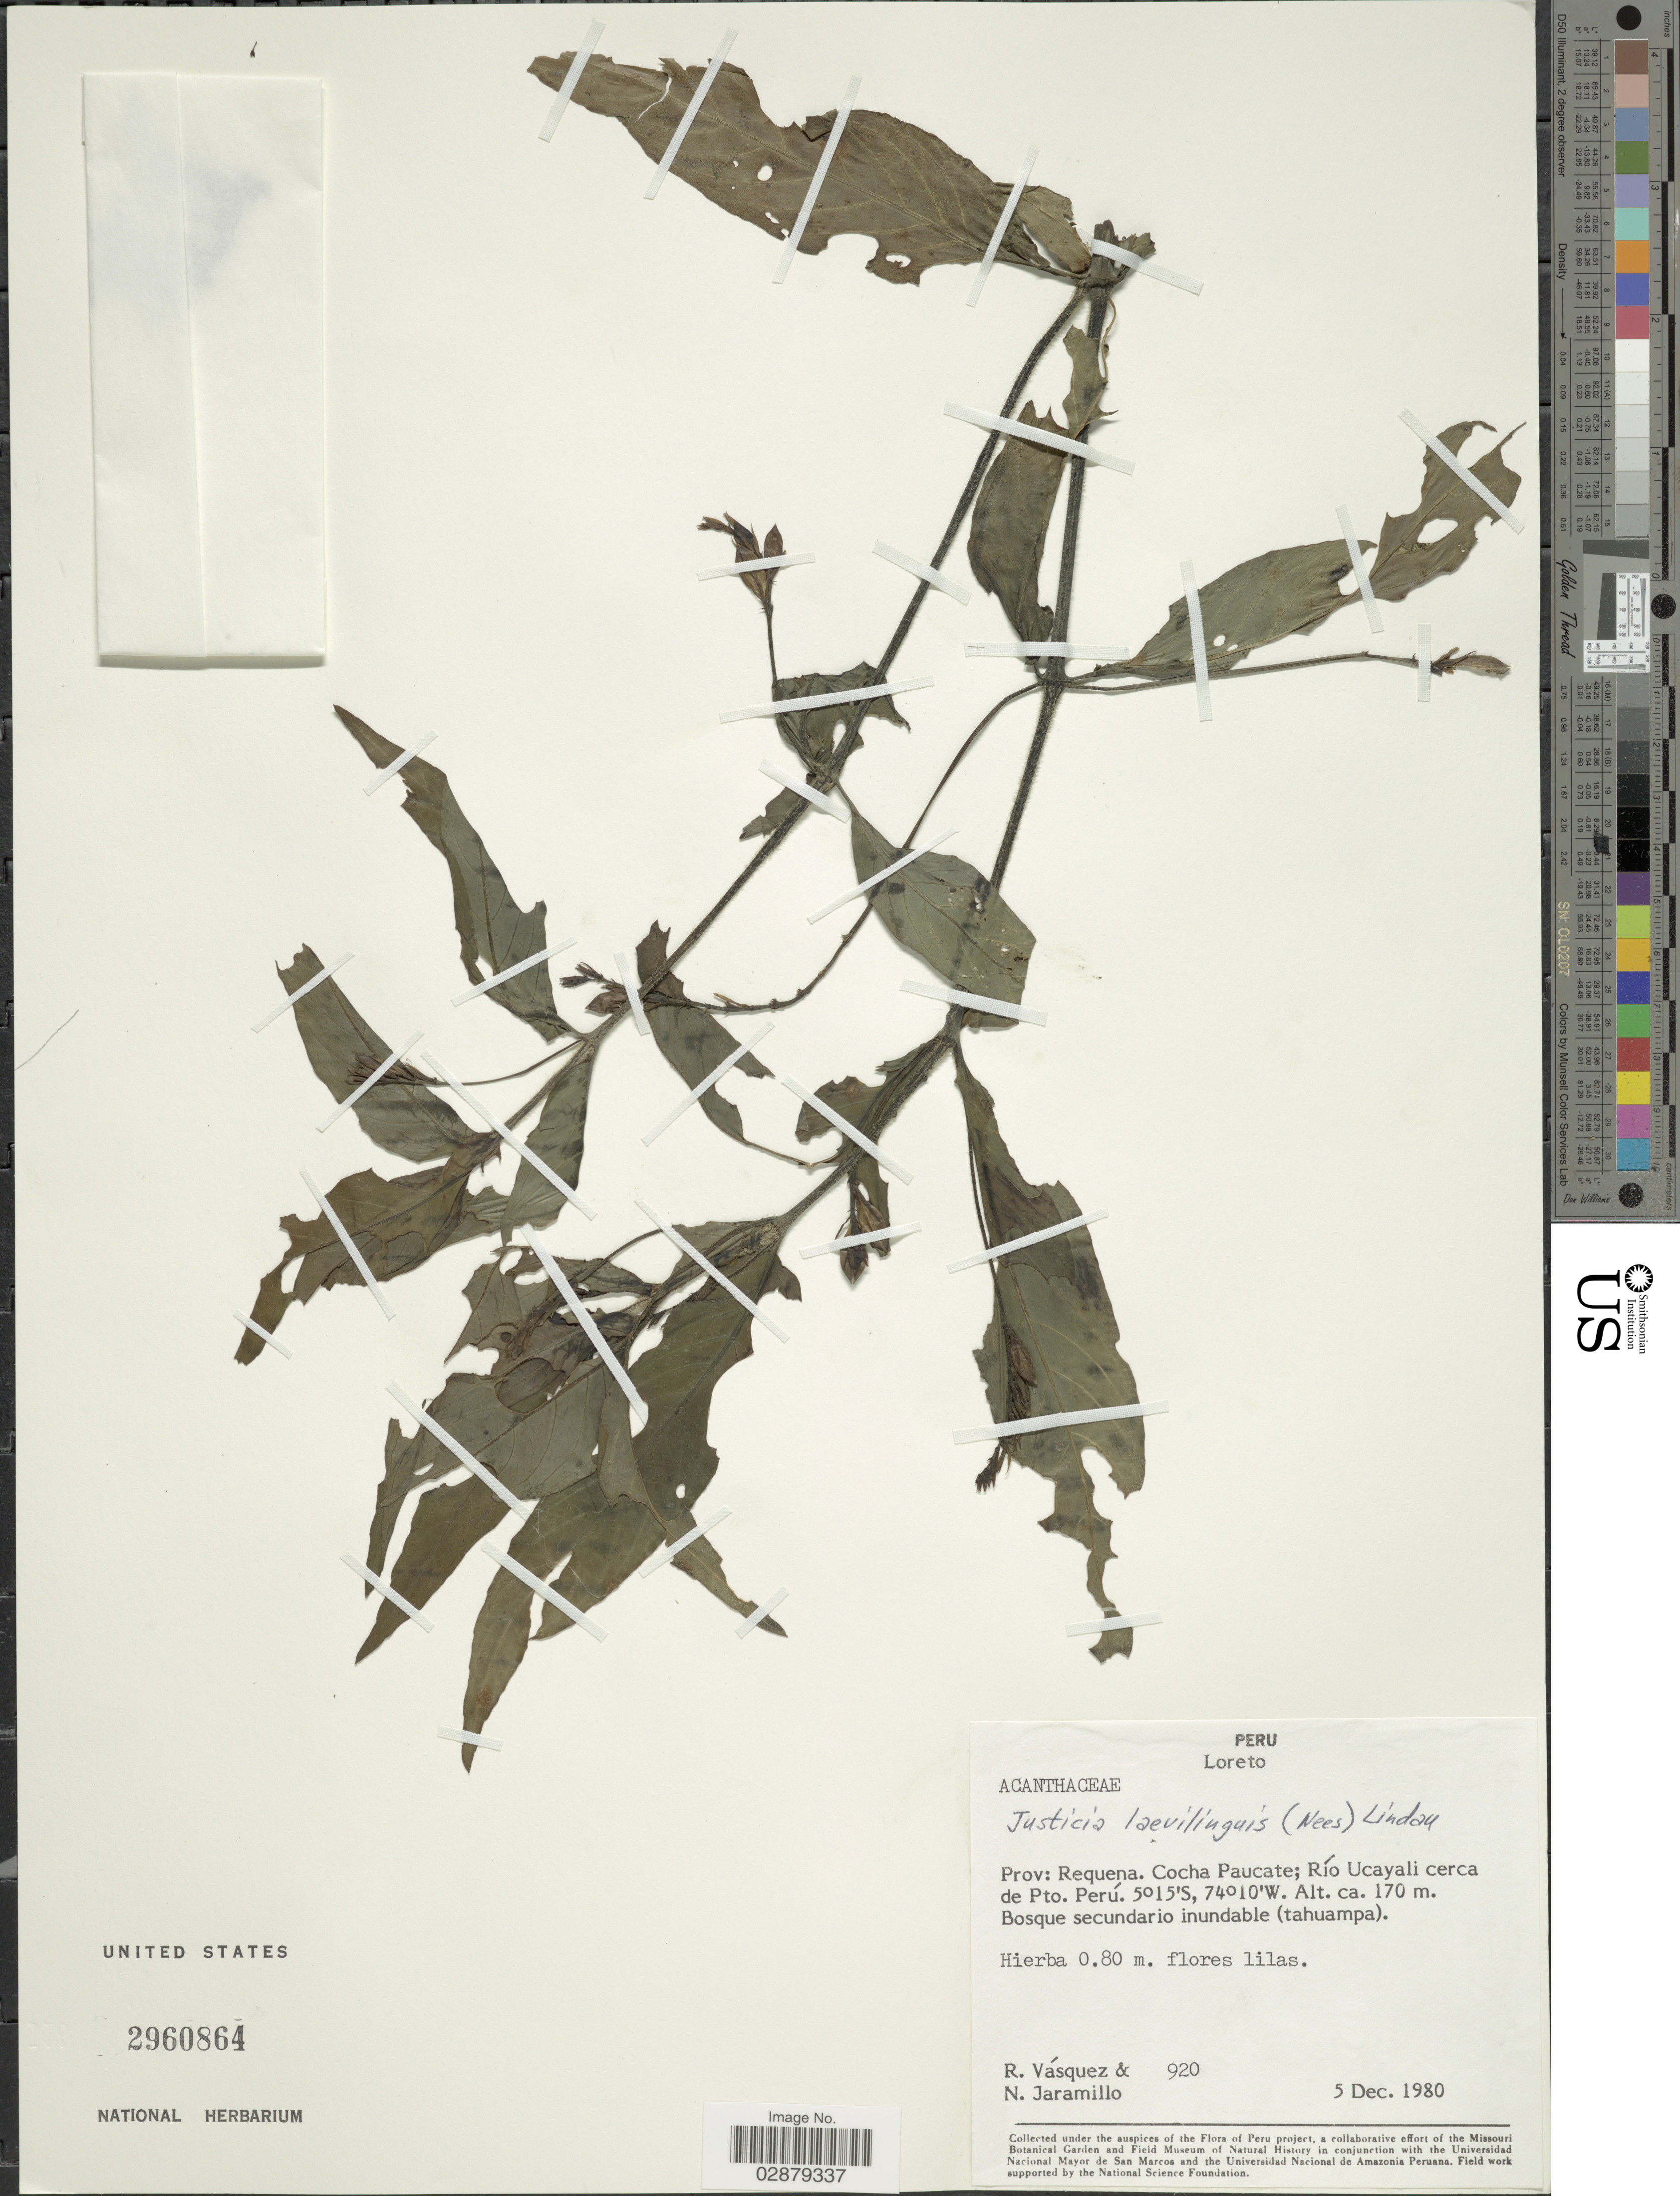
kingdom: Plantae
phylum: Tracheophyta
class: Magnoliopsida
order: Lamiales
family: Acanthaceae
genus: Justicia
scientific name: Justicia laevilinguis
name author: (Nees) Lindau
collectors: R. Vásquez & N. Jaramillo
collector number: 920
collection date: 1980-12-05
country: Peru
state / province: Loreto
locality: Prov: Requena. Cocha Paucate; Río Ucayali cerca de Pto. Perú.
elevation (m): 170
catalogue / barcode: US 2960864